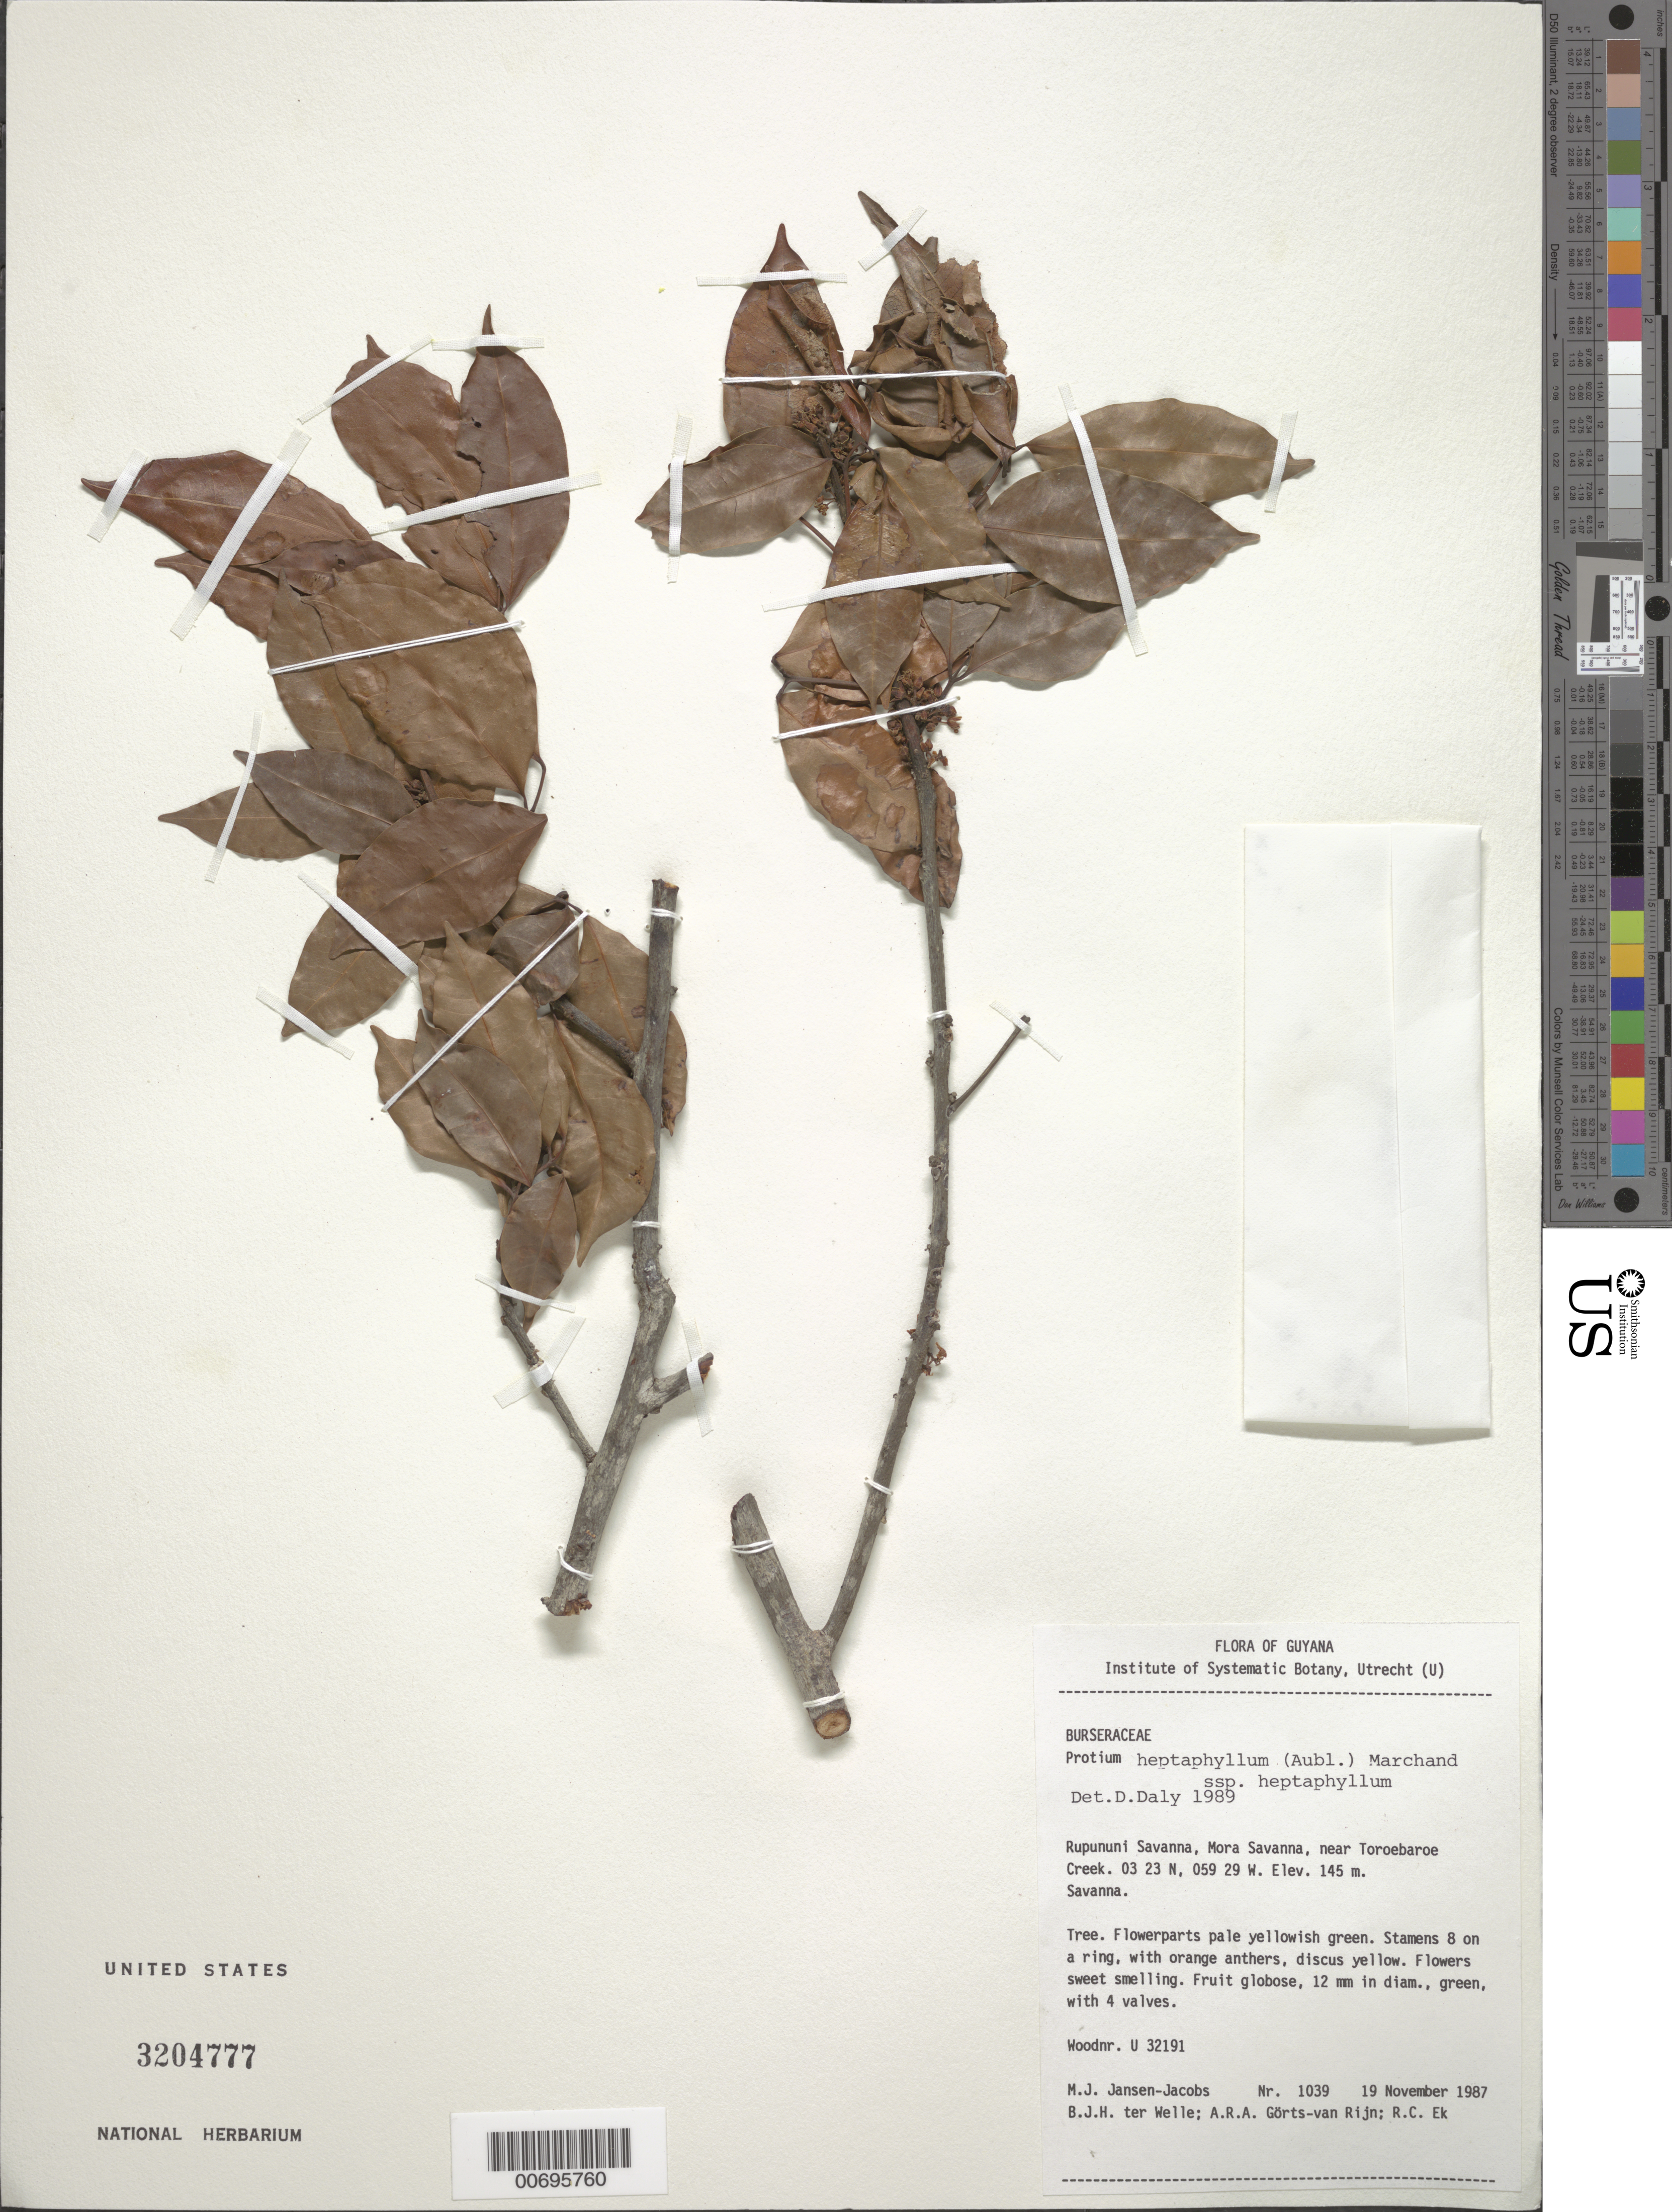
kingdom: Plantae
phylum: Tracheophyta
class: Magnoliopsida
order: Sapindales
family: Burseraceae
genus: Protium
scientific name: Protium heptaphyllum subsp. heptaphyllum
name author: (Aubl.) Marchand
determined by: Daly, D. C.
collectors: M. J. Jansen-Jacobs, B. Welle, A. .R. A. Görts-van Rijn & R. C. Ek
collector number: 1039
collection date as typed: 19-Nov-87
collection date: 1987-11-19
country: Guyana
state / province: U. Takutu-U. Essequibo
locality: Rupununi Savanna, Mora Savanna, near Toroebaroe Creek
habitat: Savanna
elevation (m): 145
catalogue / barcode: US 3320477